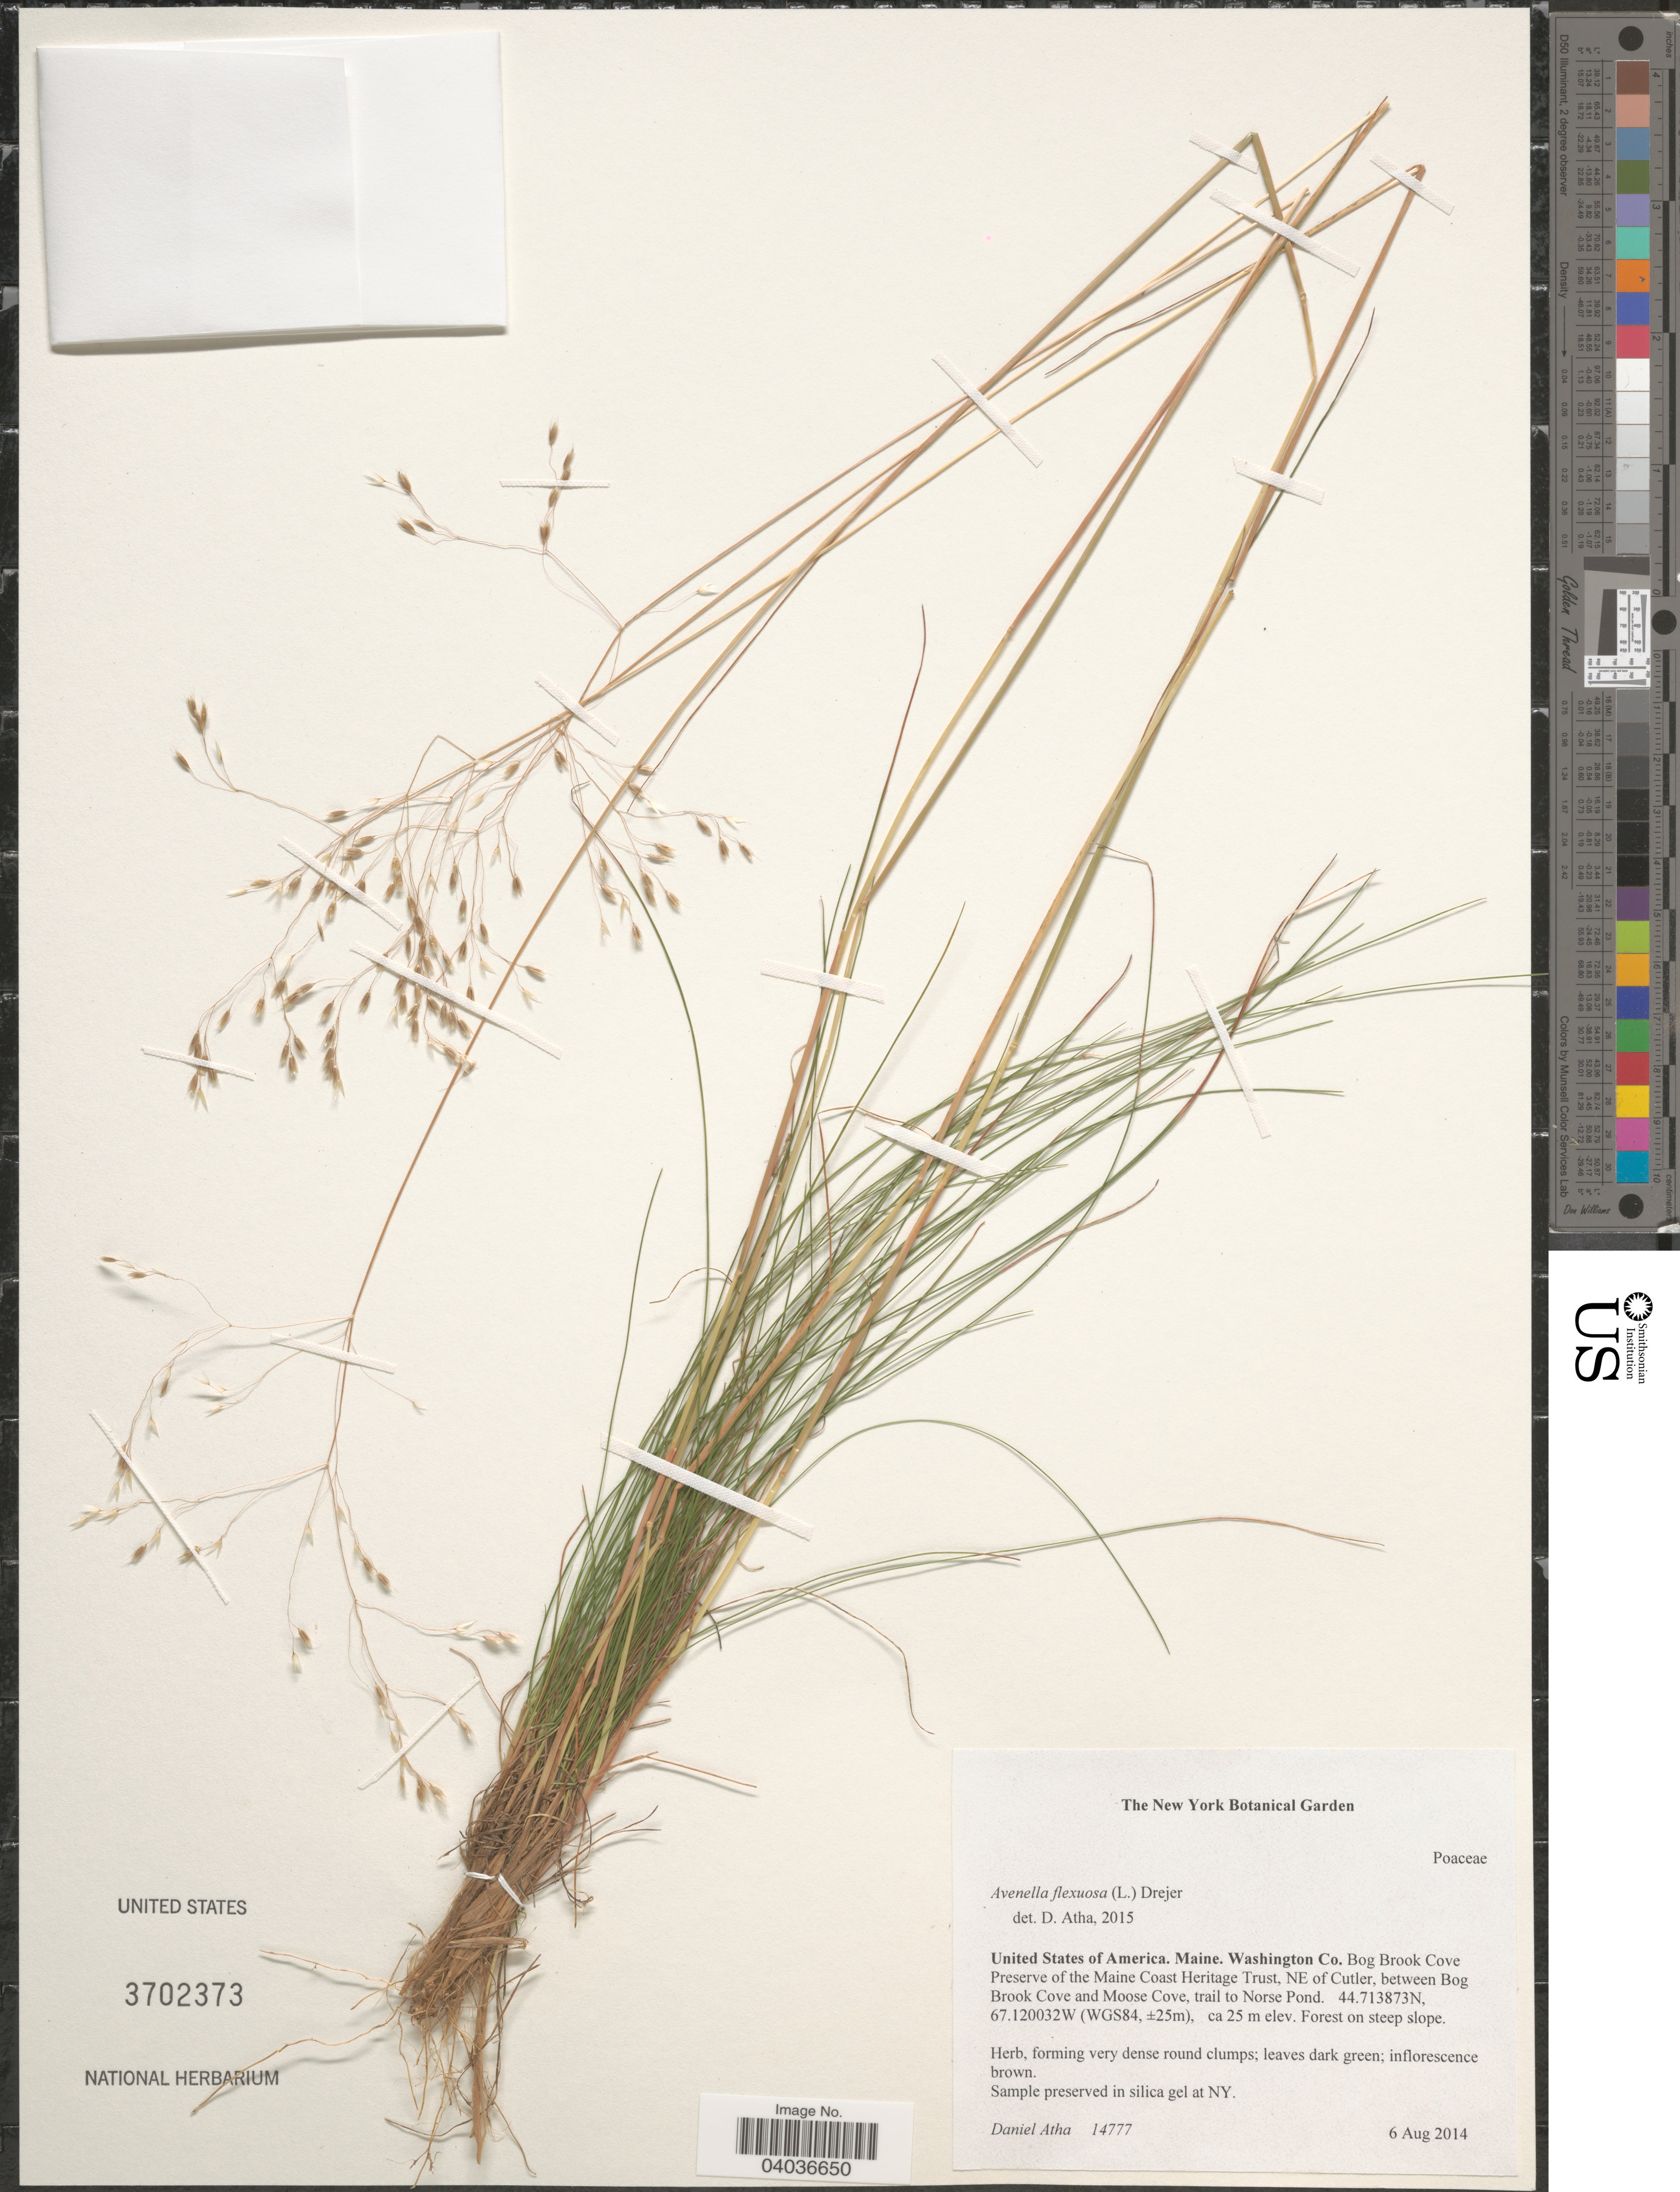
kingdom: Plantae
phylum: Tracheophyta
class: Liliopsida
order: Poales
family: Poaceae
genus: Avenella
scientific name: Avenella flexuosa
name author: (L.) Drejer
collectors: D. Atha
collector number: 14777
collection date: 2014-08-06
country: United States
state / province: Maine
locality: Washington Co. Bog Brook Cove Preserve of the Main Coast Heritage Trust, NE of Cutler, between Bog Brook Cove and Moose Cove, trail to Norse Pond.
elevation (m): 25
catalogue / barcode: US 3702373